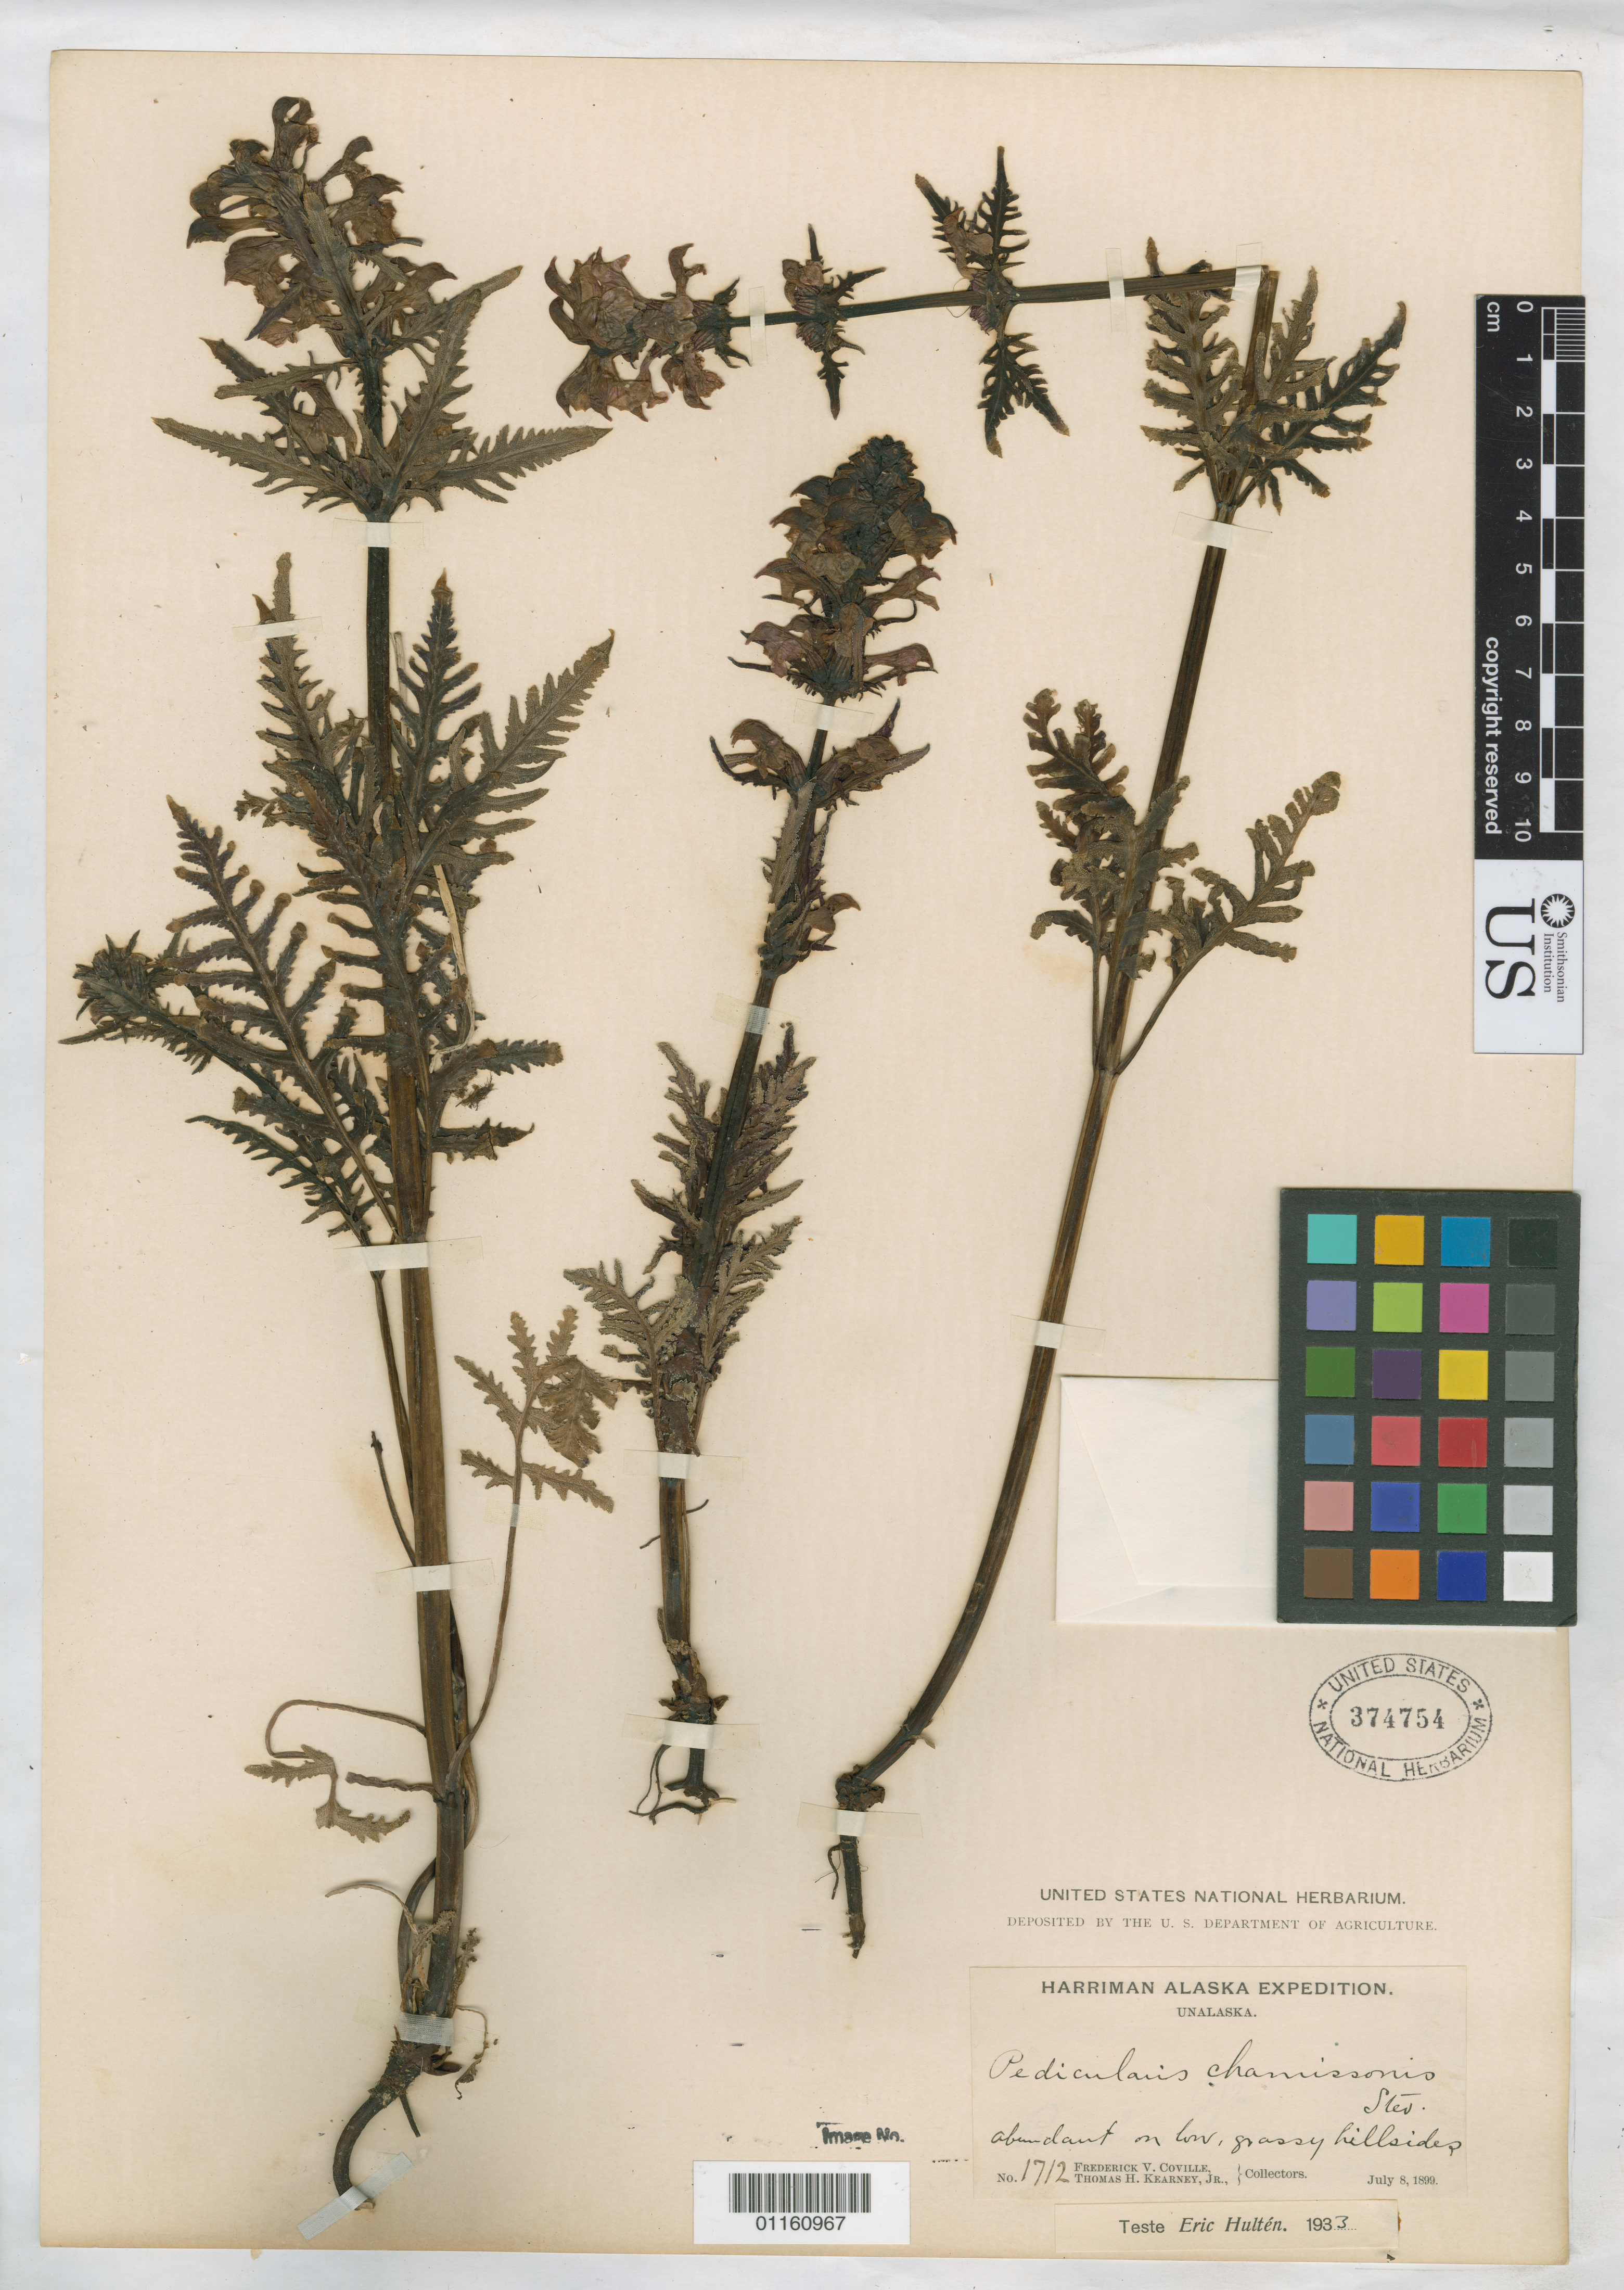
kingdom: Plantae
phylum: Tracheophyta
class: Magnoliopsida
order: Lamiales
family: Orobanchaceae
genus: Pedicularis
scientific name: Pedicularis chamissonis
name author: Steven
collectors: F. V. Coville & T. H. Kearney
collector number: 1712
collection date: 1899-07-08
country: United States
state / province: Alaska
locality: Unalaska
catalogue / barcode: US 374754